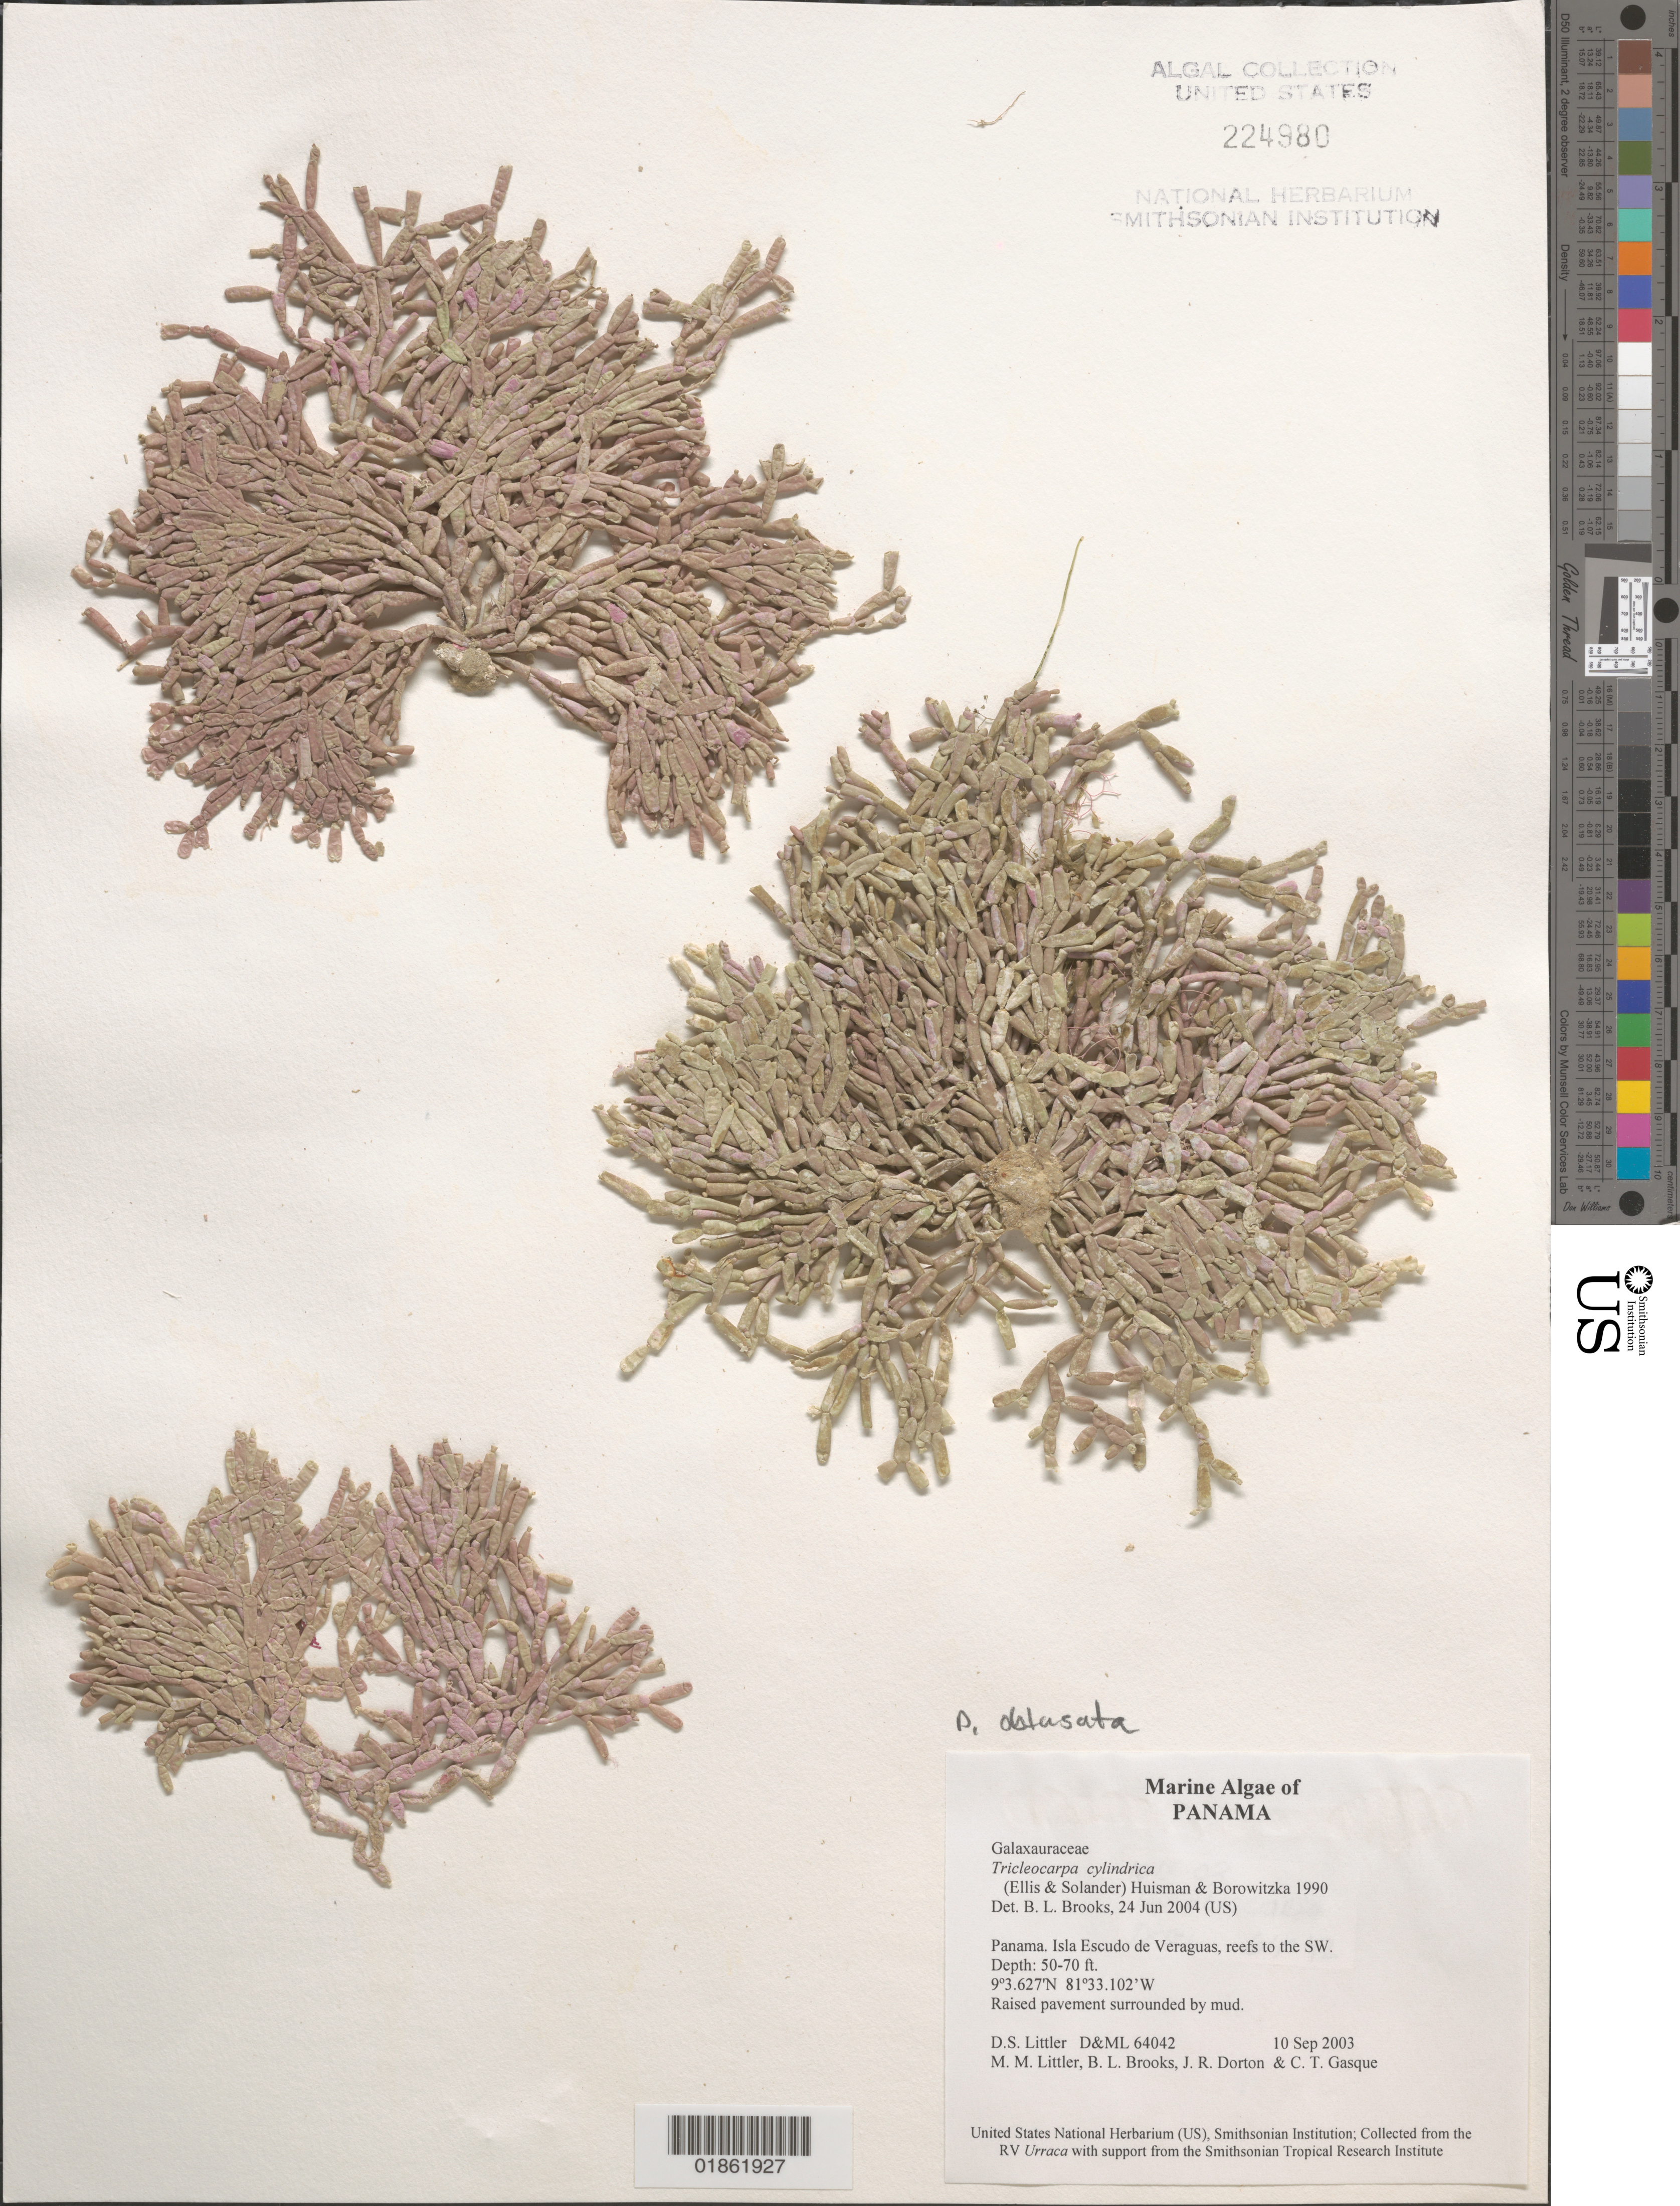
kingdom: Plantae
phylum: Rhodophyta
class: Florideophyceae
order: Nemaliales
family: Galaxauraceae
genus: Dichotomaria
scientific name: Dichotomaria obtusata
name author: (Ellis & Sol.) Lam.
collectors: D. S. Littler, M. M. Littler & C. Gasque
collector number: D&ML 64042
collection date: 2003-09-10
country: Panama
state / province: Ngöbe-Buglé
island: Escudo de Veraguas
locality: Isla Escudo de Veraguas, reefs S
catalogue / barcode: US 224980